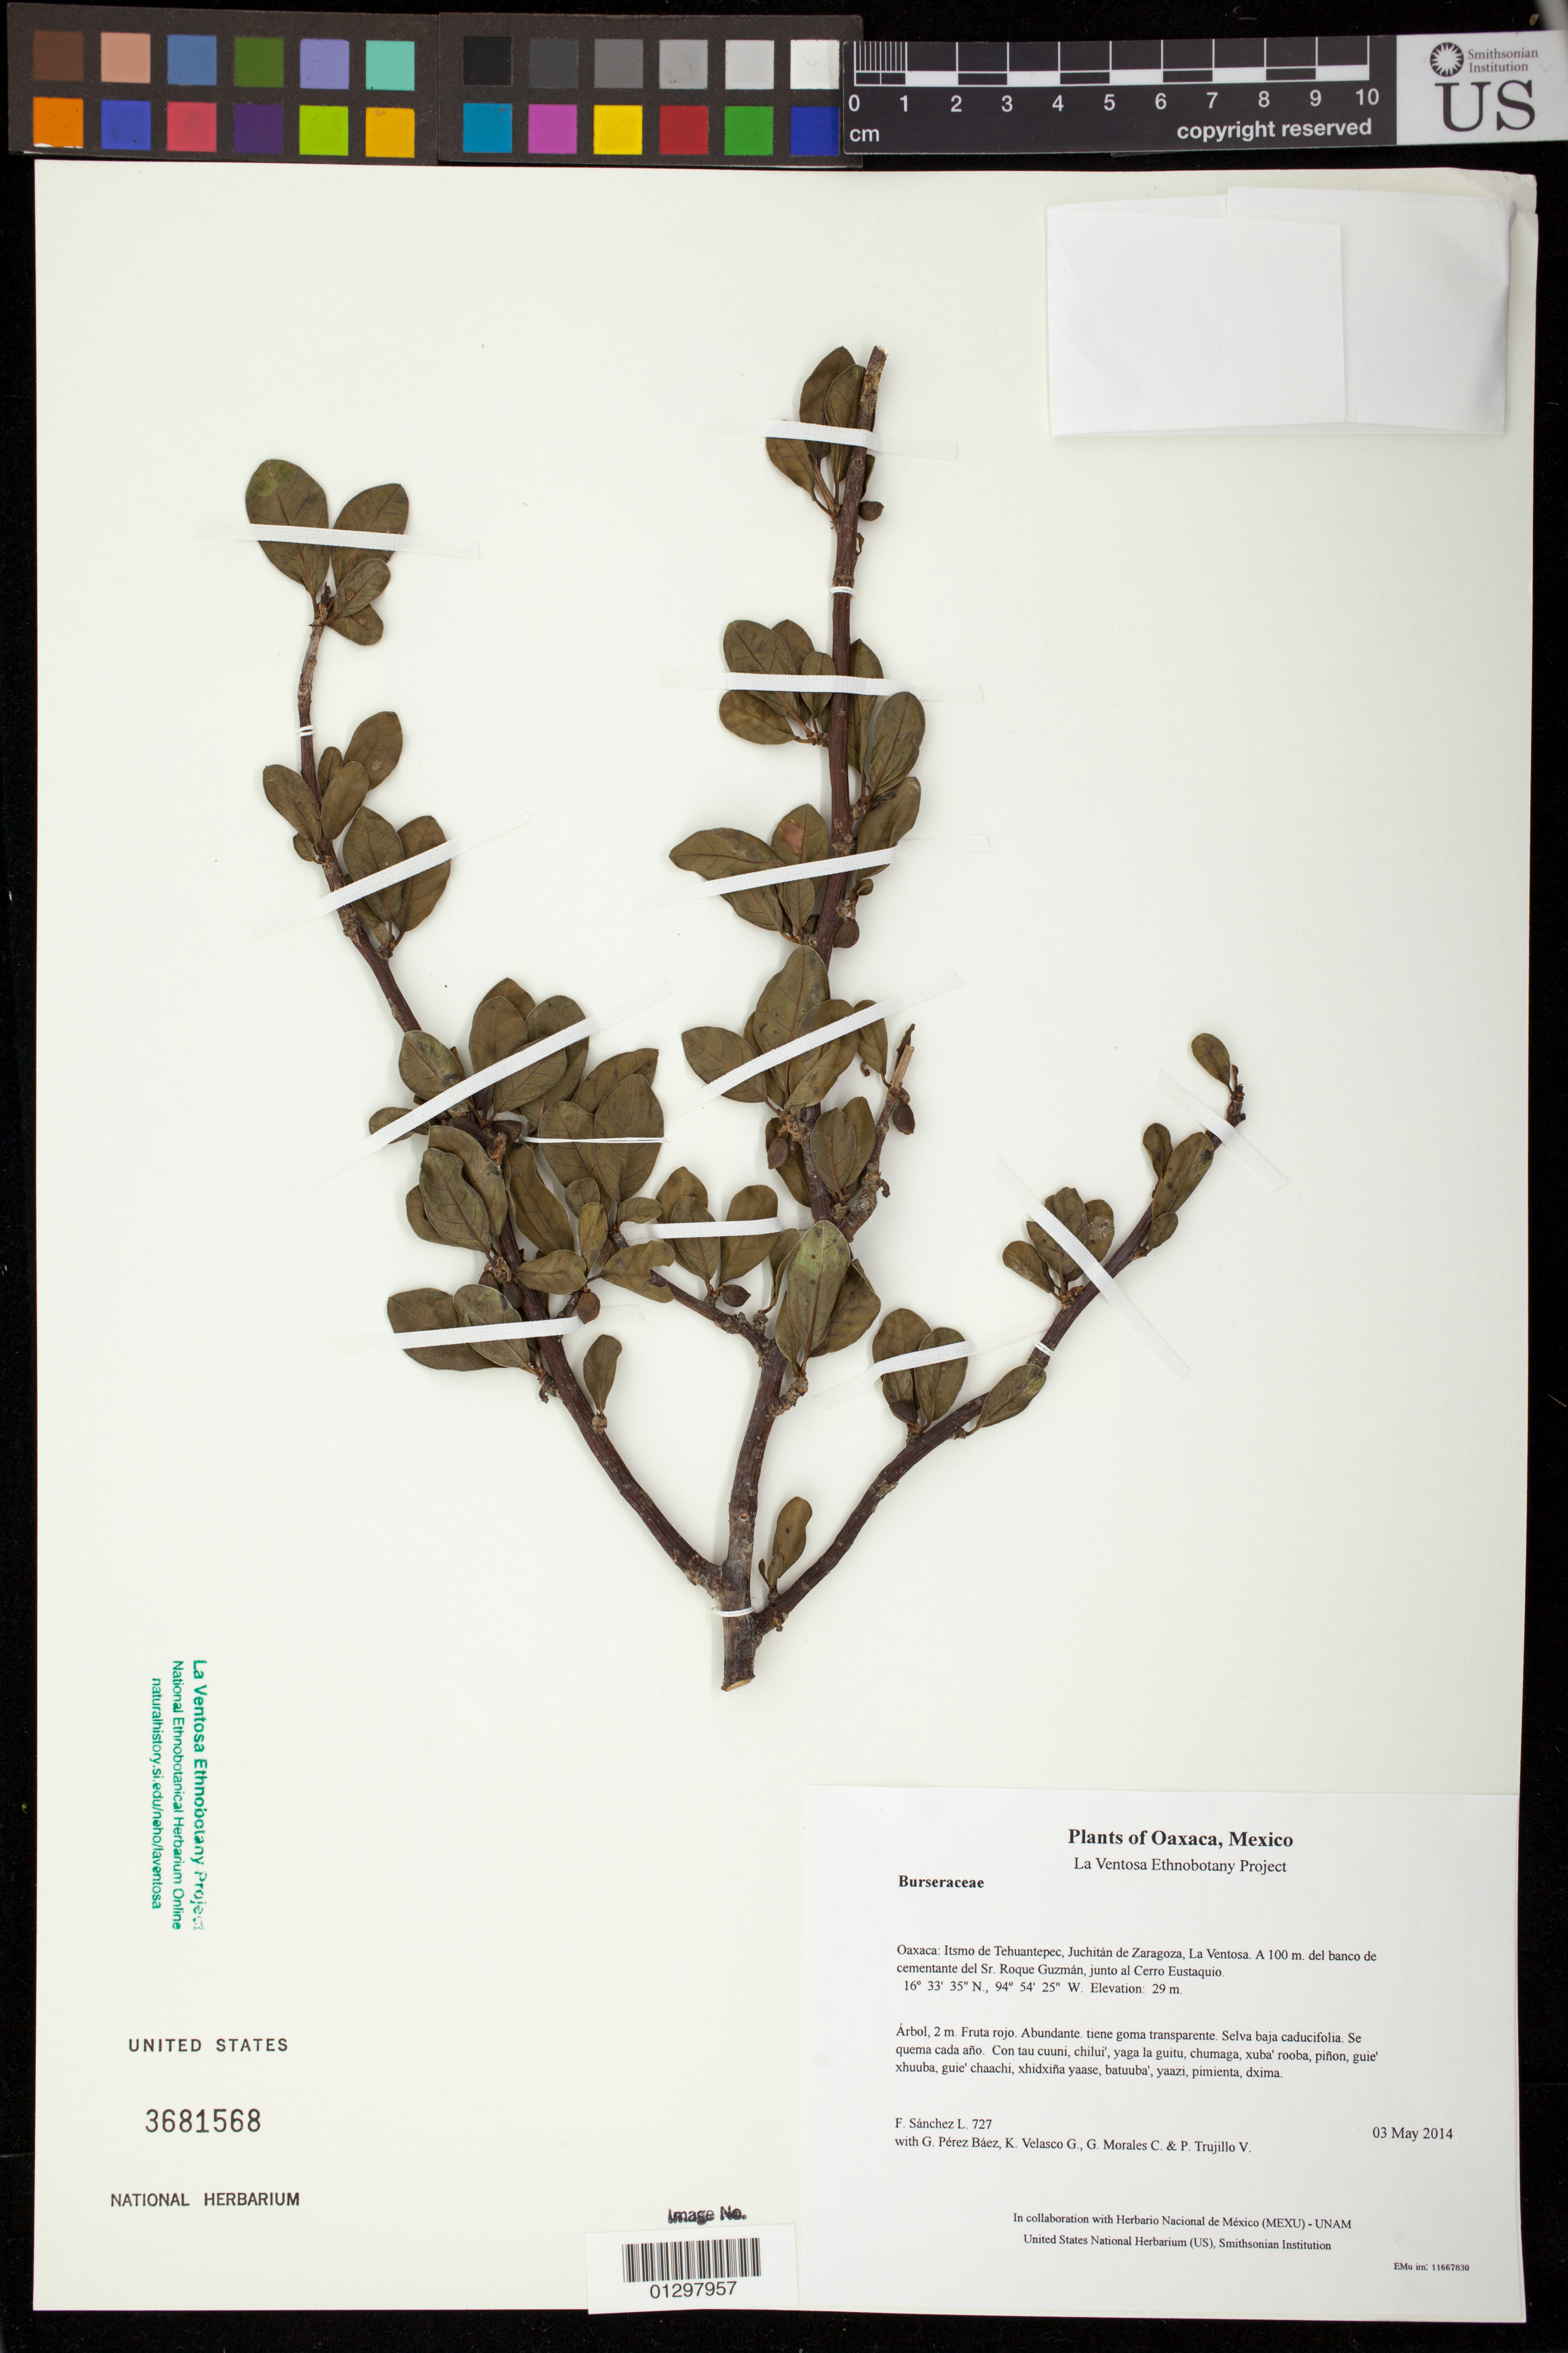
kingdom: Plantae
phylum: Tracheophyta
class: Magnoliopsida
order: Sapindales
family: Burseraceae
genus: Bursera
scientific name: Bursera schlechtendalii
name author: Engl.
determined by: Weeks, A.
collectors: F. Sánchez L., G. Pérez Báez, K. Velasco G., G. Morales C. & P. Trujillo V.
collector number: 727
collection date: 2014-05-03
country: Mexico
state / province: Oaxaca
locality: Itsmo de Tehuantepec, Juchitán de Zaragoza, La Ventosa. A 100 m. del banco de cementante del Sr. Roque Guzmán, junto al Cerro Eustaquio.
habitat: Selva baja caducifolia. Se quema cada año.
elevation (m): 29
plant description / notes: JEBOT, MEXU, SERO, US; Yaga. 2 m. Cuaananaxhi naxiña'. Stale.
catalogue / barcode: US 3681568